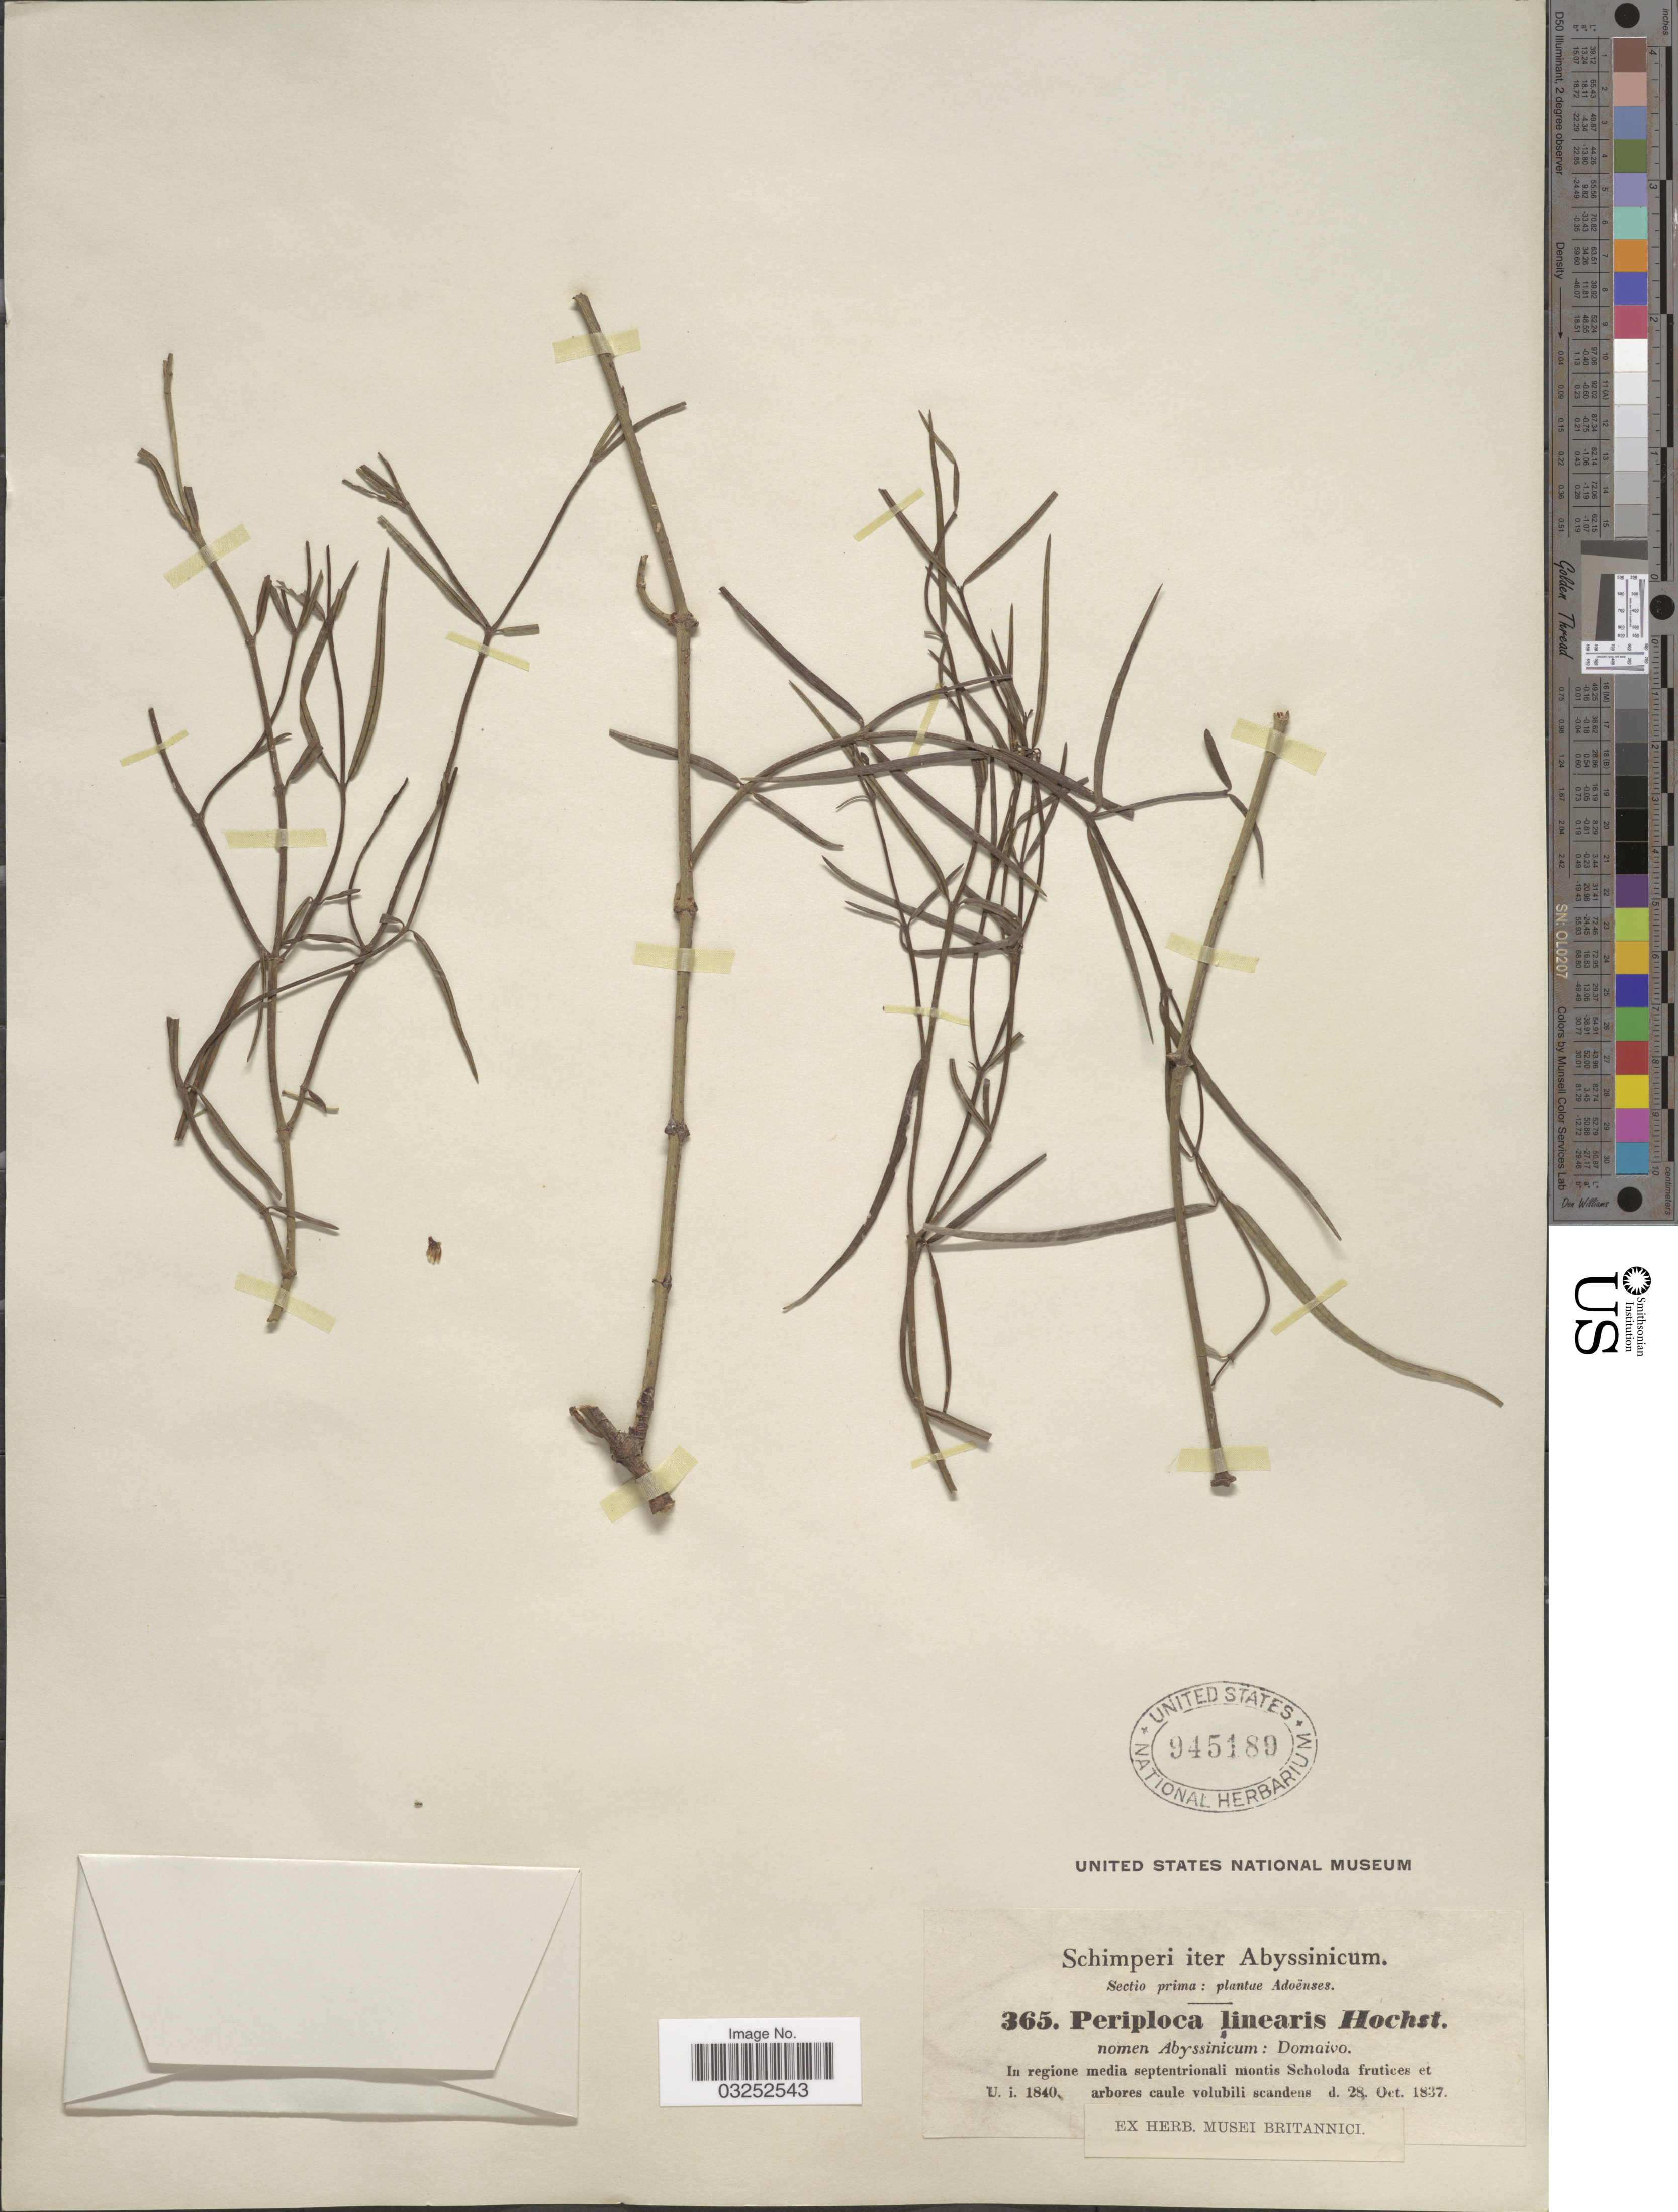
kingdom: Plantae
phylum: Tracheophyta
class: Magnoliopsida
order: Gentianales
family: Apocynaceae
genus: Periploca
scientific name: Periploca linearifolia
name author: Rich. & Quart.-Dill.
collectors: -. Schimper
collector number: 365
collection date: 1837-10-28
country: Eritrea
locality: Abyssinicum. Adoënses. In regione media septentrionali montis Scholoda frutices et arbores caule volubili scandens.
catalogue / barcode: US 945189